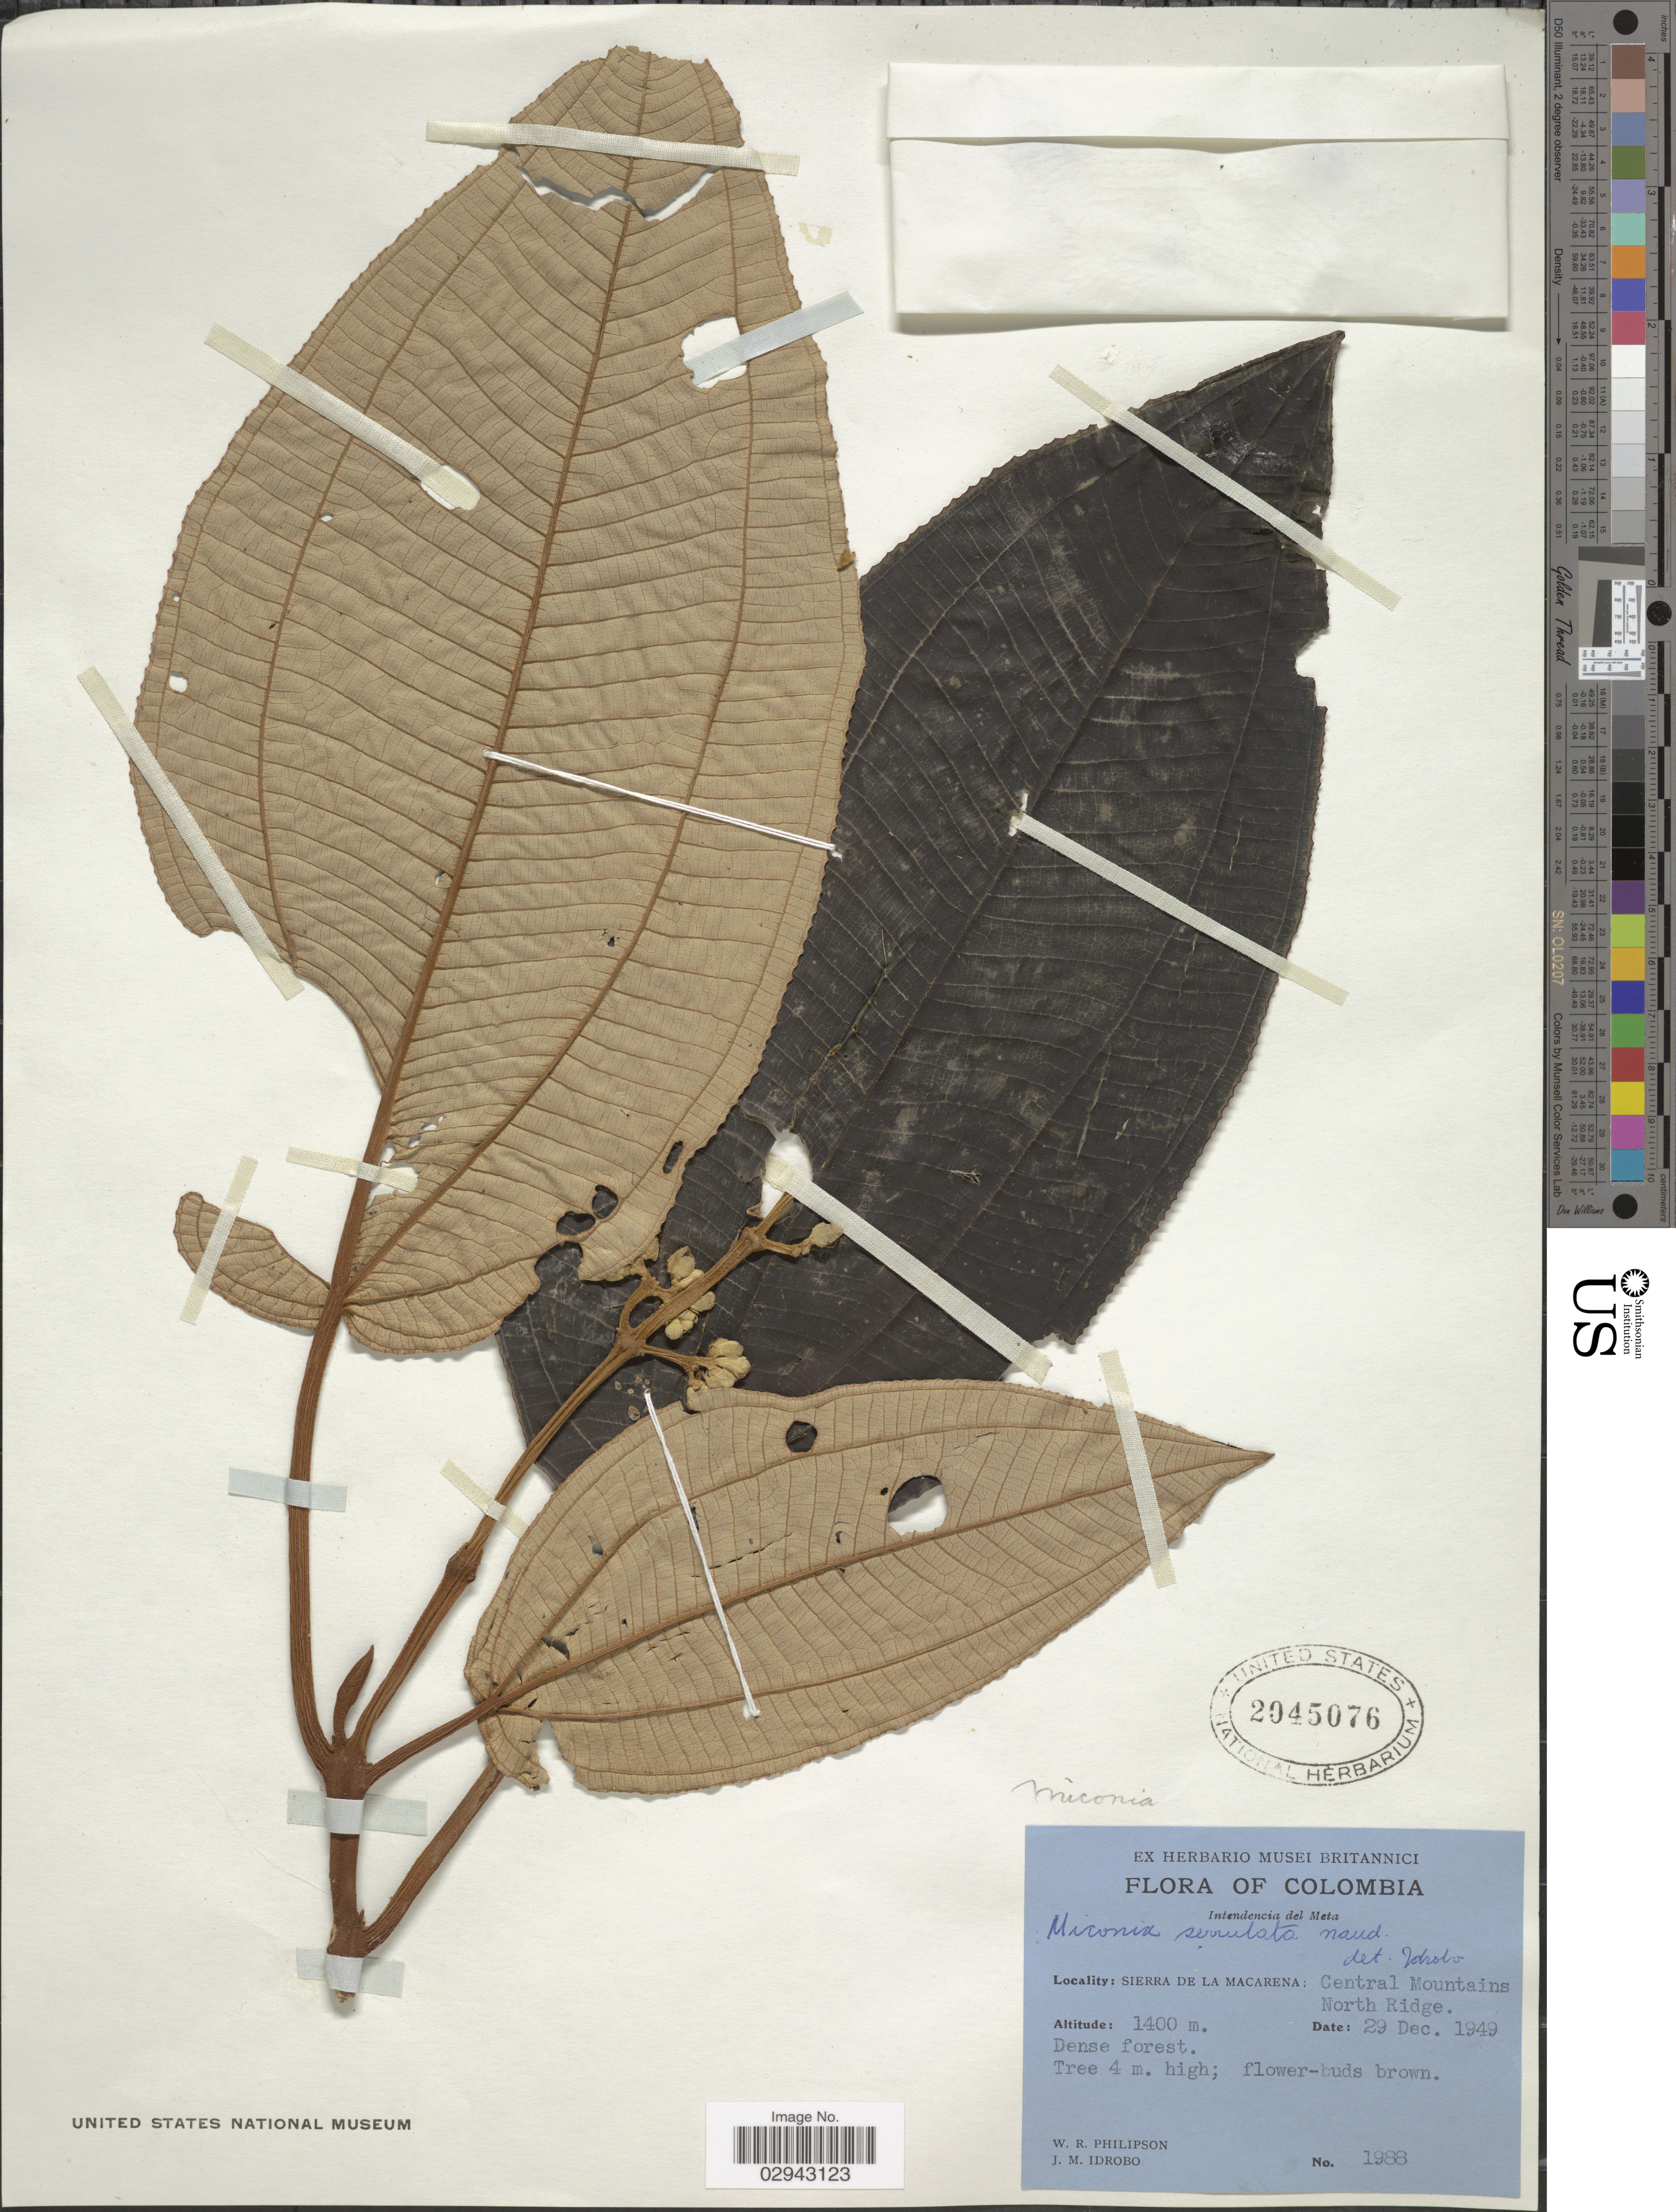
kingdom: Plantae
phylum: Tracheophyta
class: Magnoliopsida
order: Myrtales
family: Melastomataceae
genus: Miconia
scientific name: Miconia serrulata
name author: (DC.) Naudin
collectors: W. R. Philipson & J. M. Idrobo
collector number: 1988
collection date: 1949-12-29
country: Colombia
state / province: Meta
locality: Intendencia del Meta. Sierra de la Macarena: Central Mountains North Ridge.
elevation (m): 1400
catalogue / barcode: US 2045076